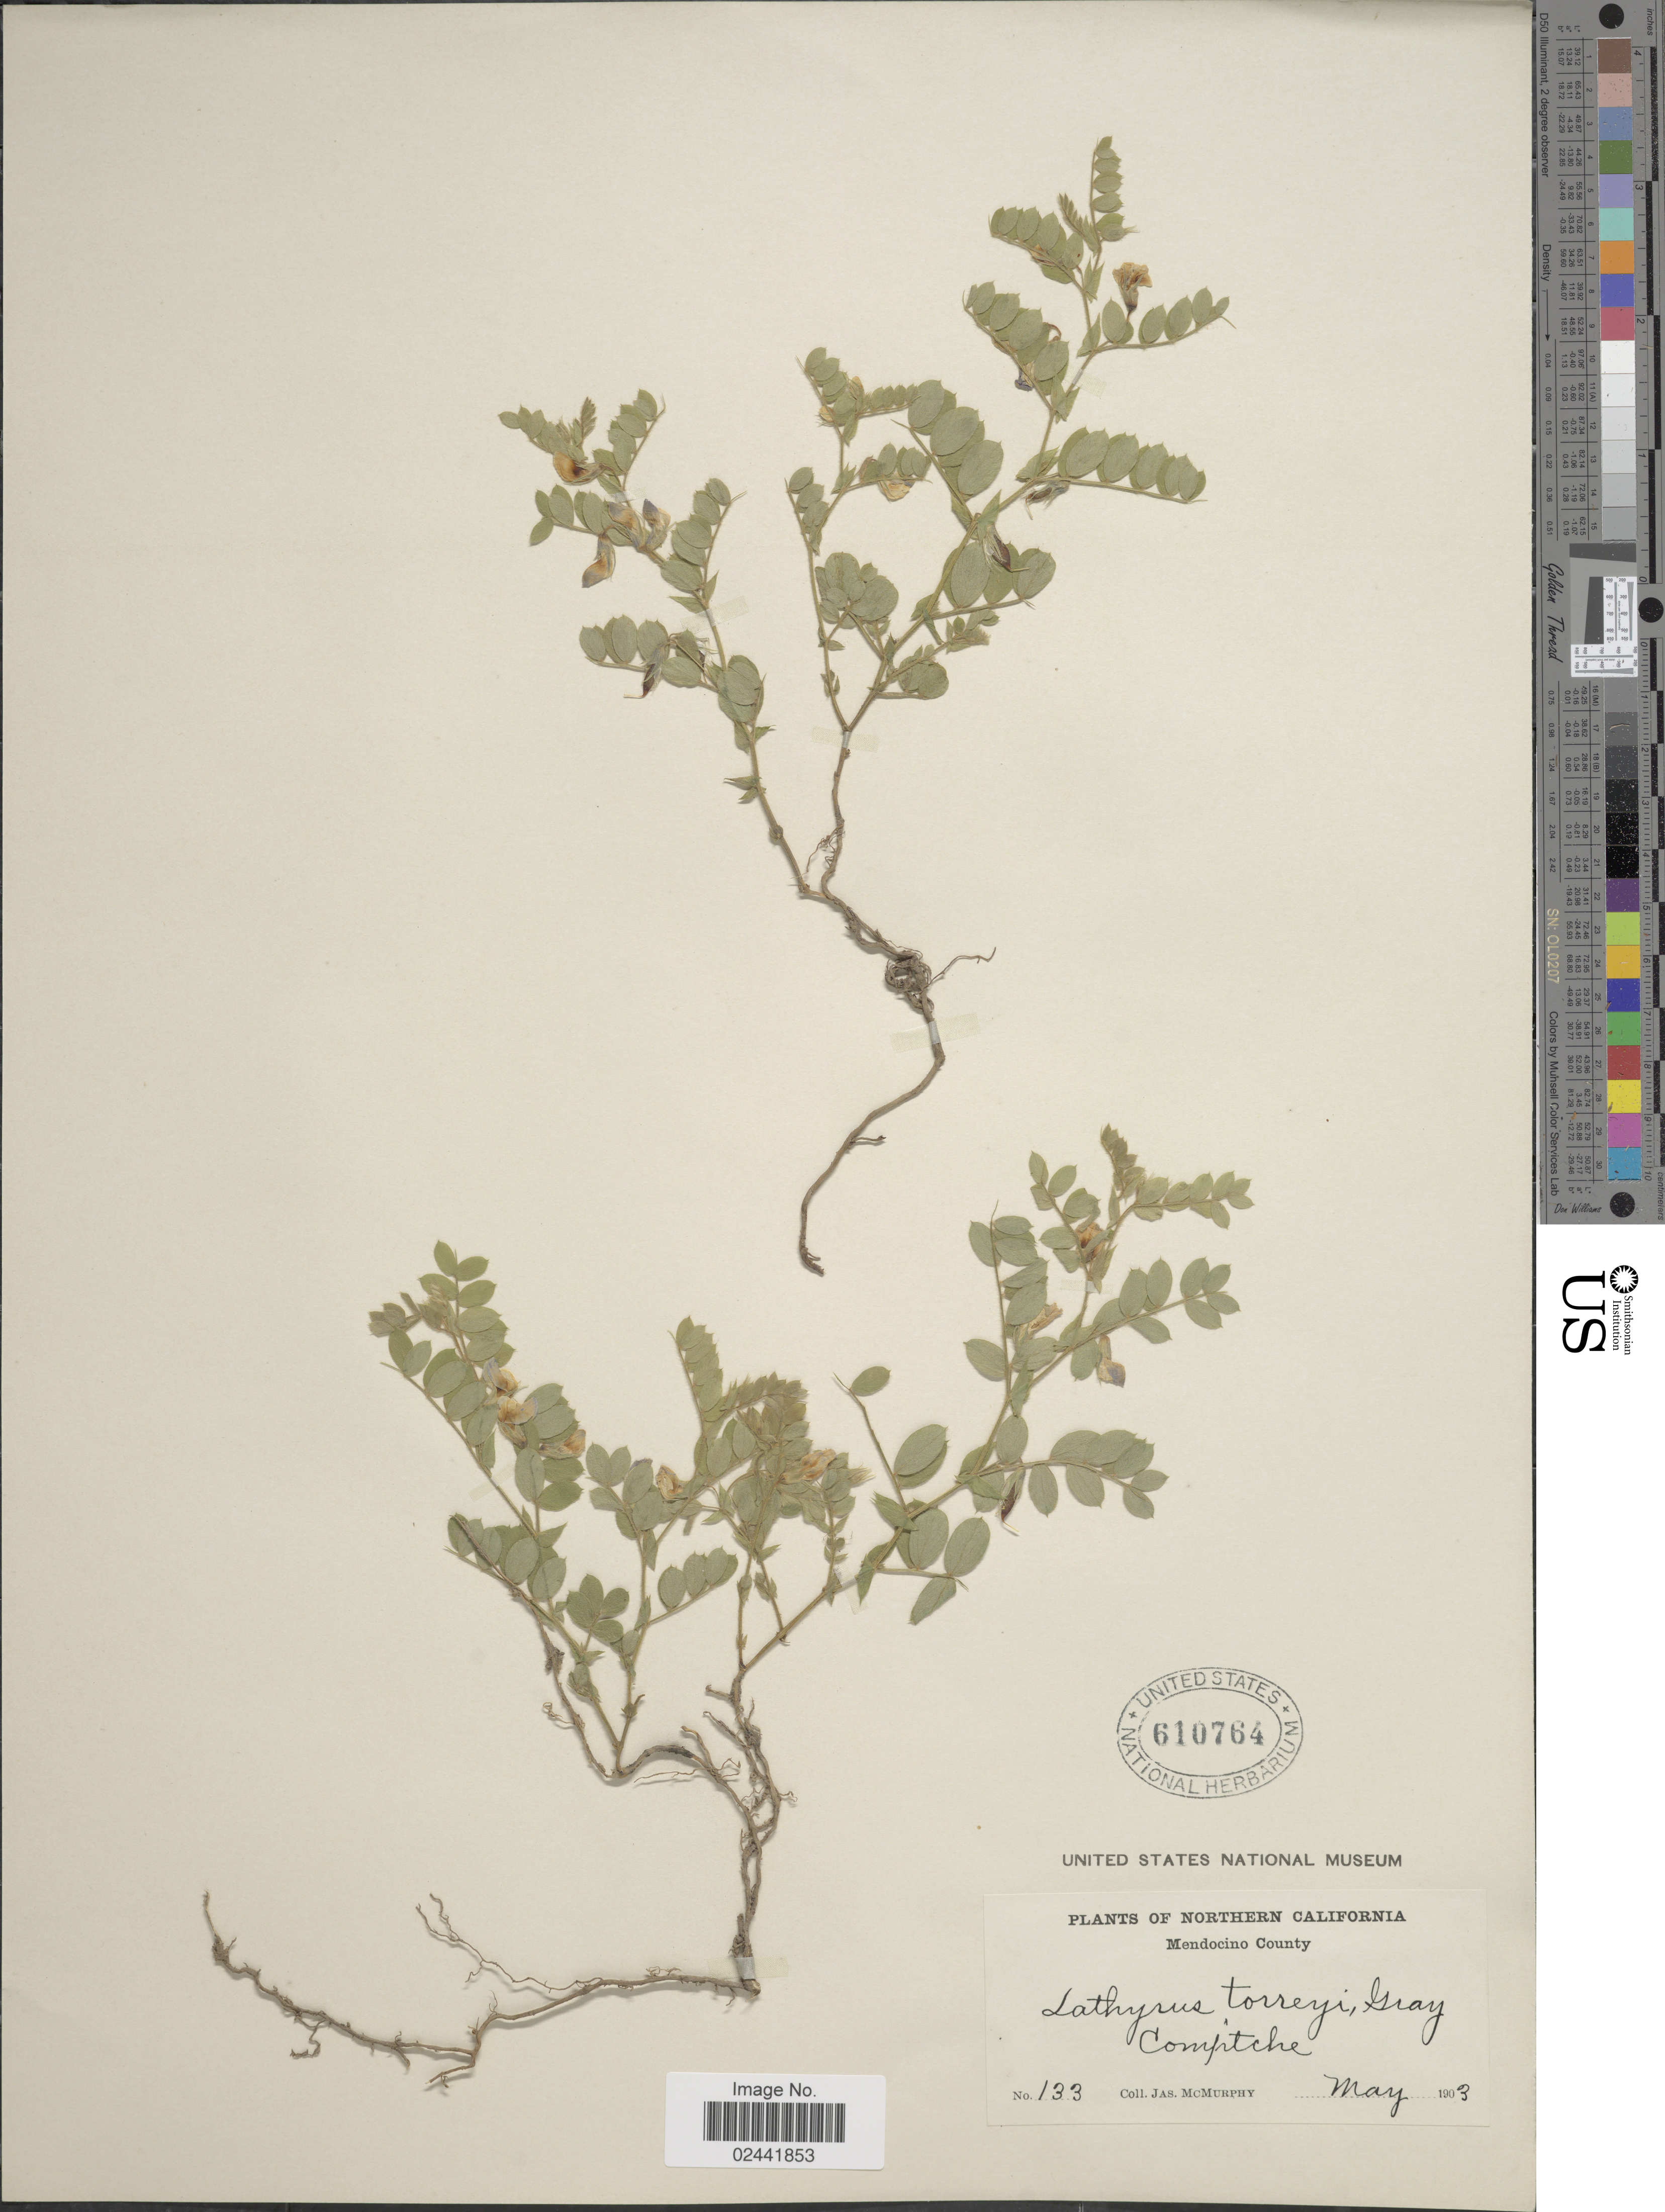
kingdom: Plantae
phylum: Tracheophyta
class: Magnoliopsida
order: Fabales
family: Fabaceae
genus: Lathyrus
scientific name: Lathyrus torreyi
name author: A. Gray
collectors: J. McMurphy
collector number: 133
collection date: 1903-05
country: United States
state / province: California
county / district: Mendocino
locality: Northern California. Mendocino County. Comfitche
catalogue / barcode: US 610764